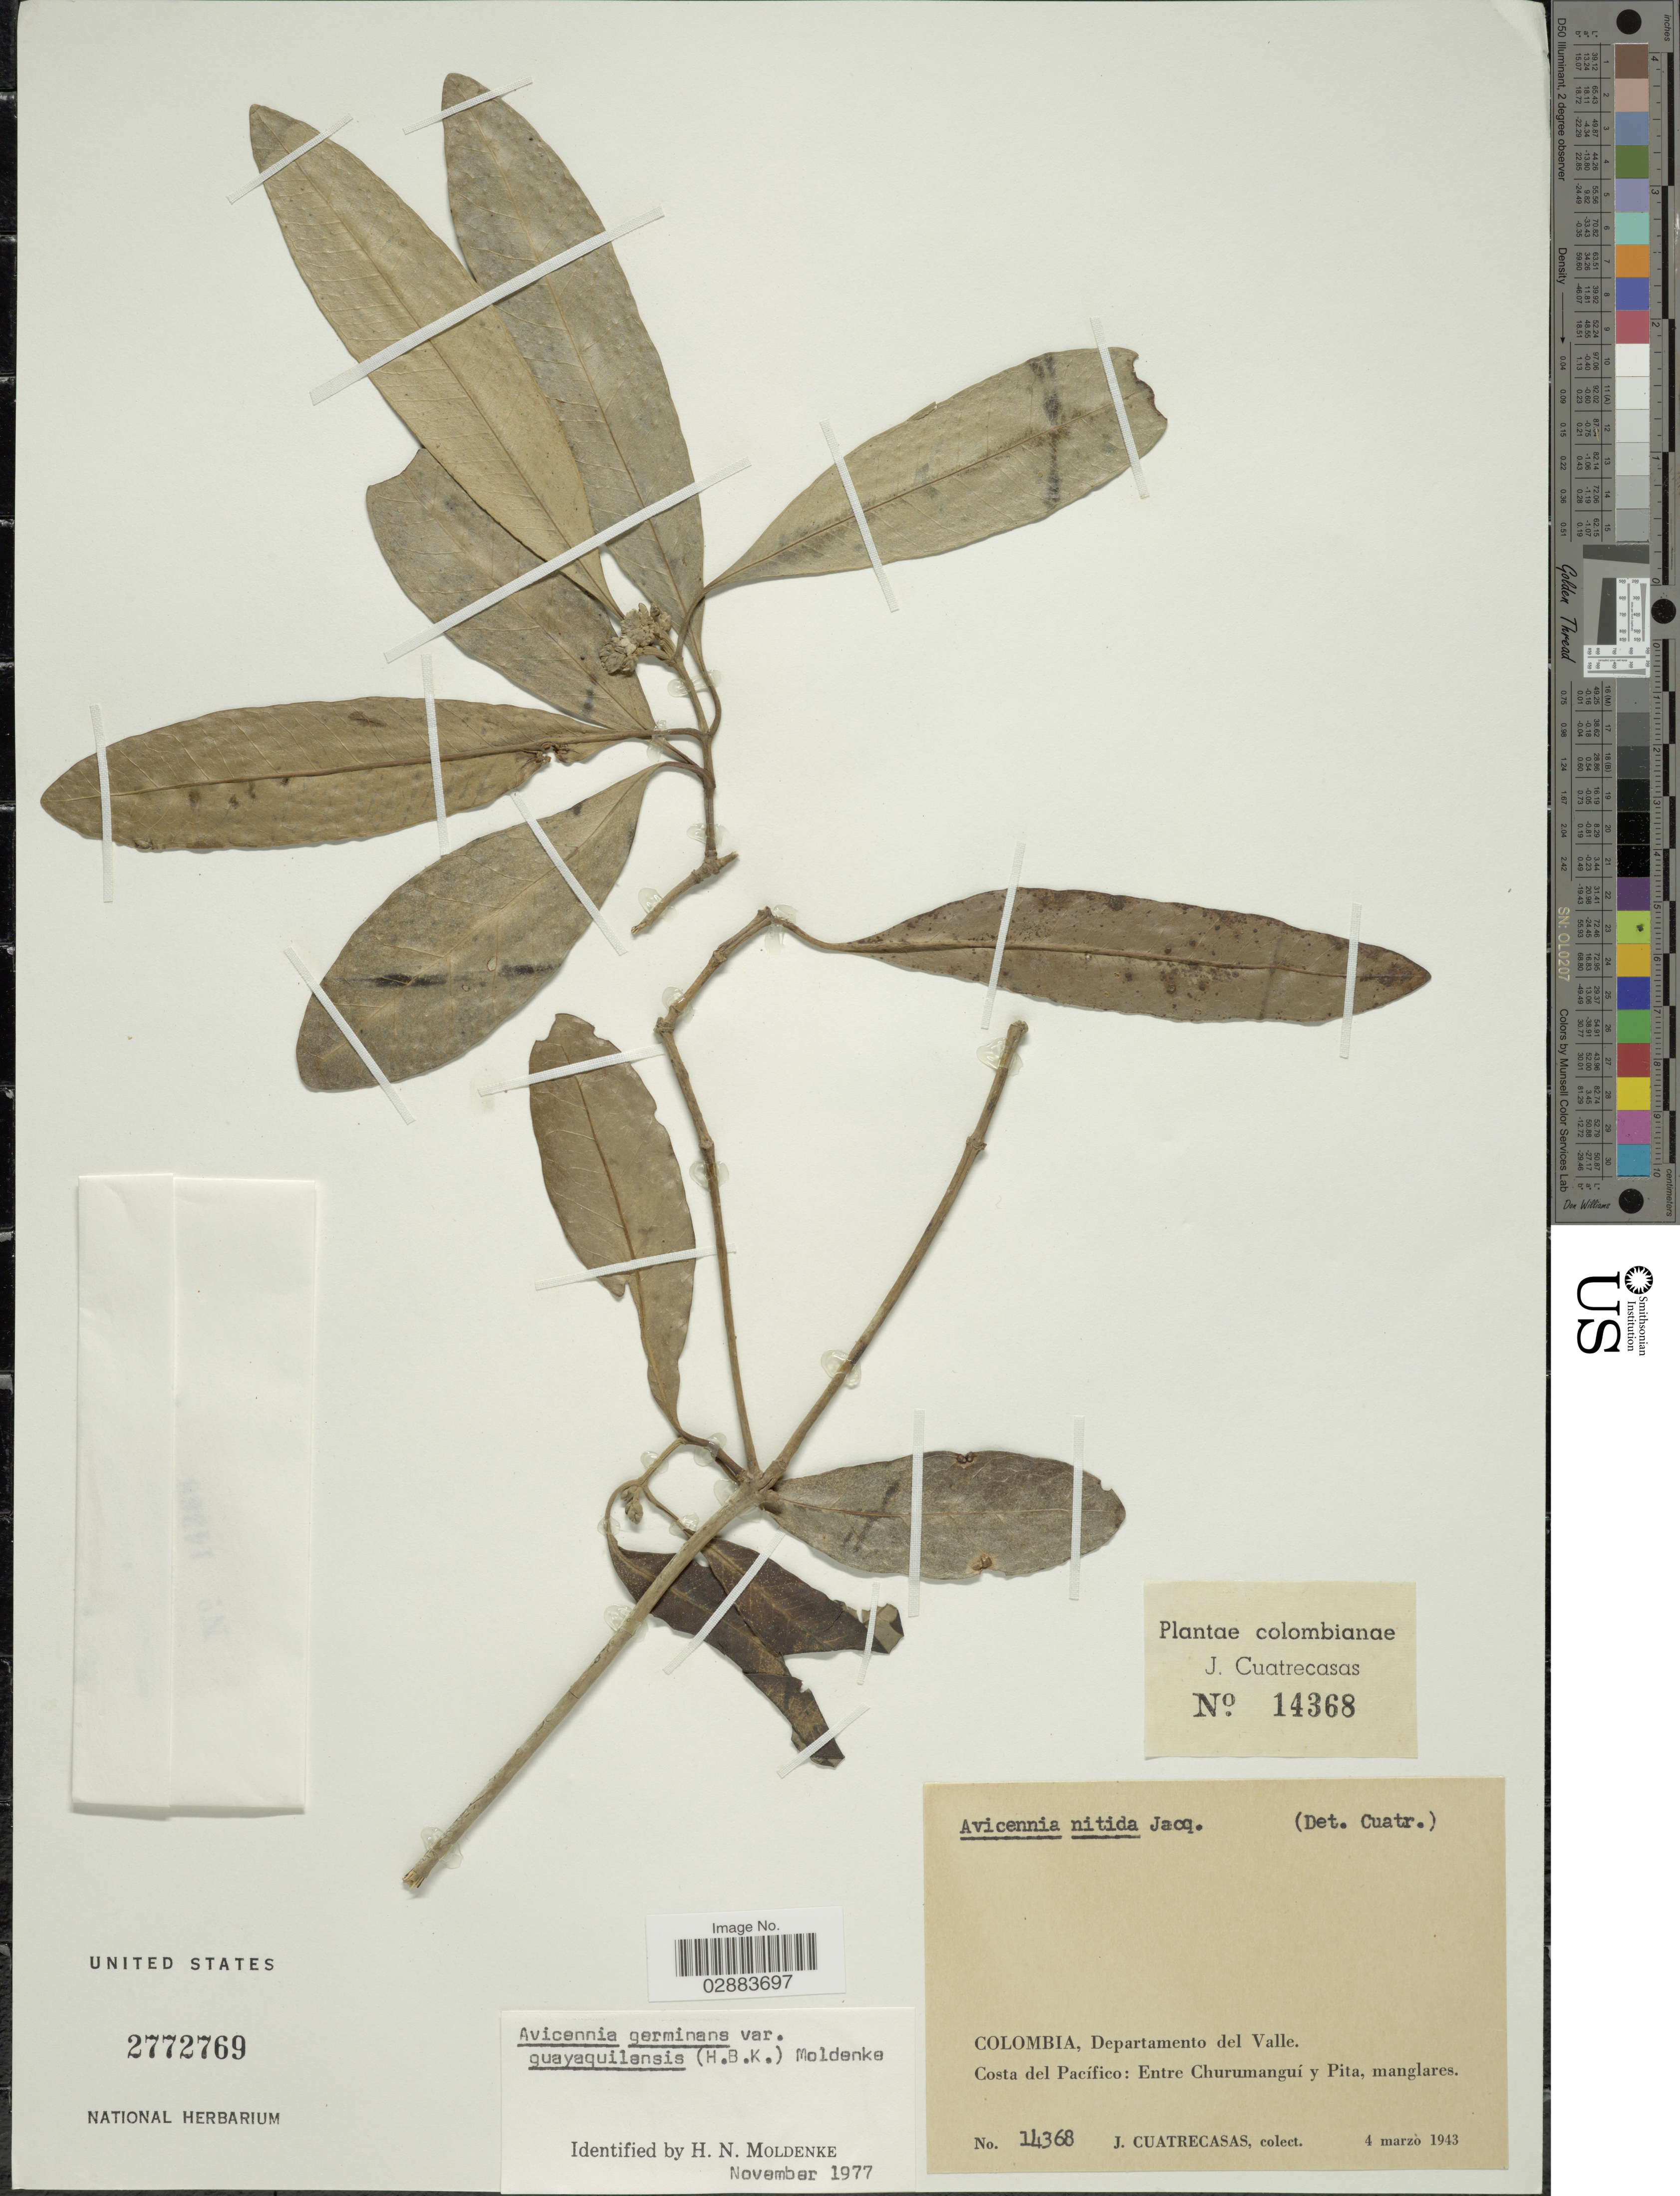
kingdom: Plantae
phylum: Tracheophyta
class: Magnoliopsida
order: Lamiales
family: Acanthaceae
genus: Avicennia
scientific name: Avicennia germinans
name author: (L.) L.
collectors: J. Cuatrecasas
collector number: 14368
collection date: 1943-03-04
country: Colombia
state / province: Valle del Cauca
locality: Departamento del Valle. Costa del Pacífico: Entre Churumanguí y Pita, manglares.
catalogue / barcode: US 2772769